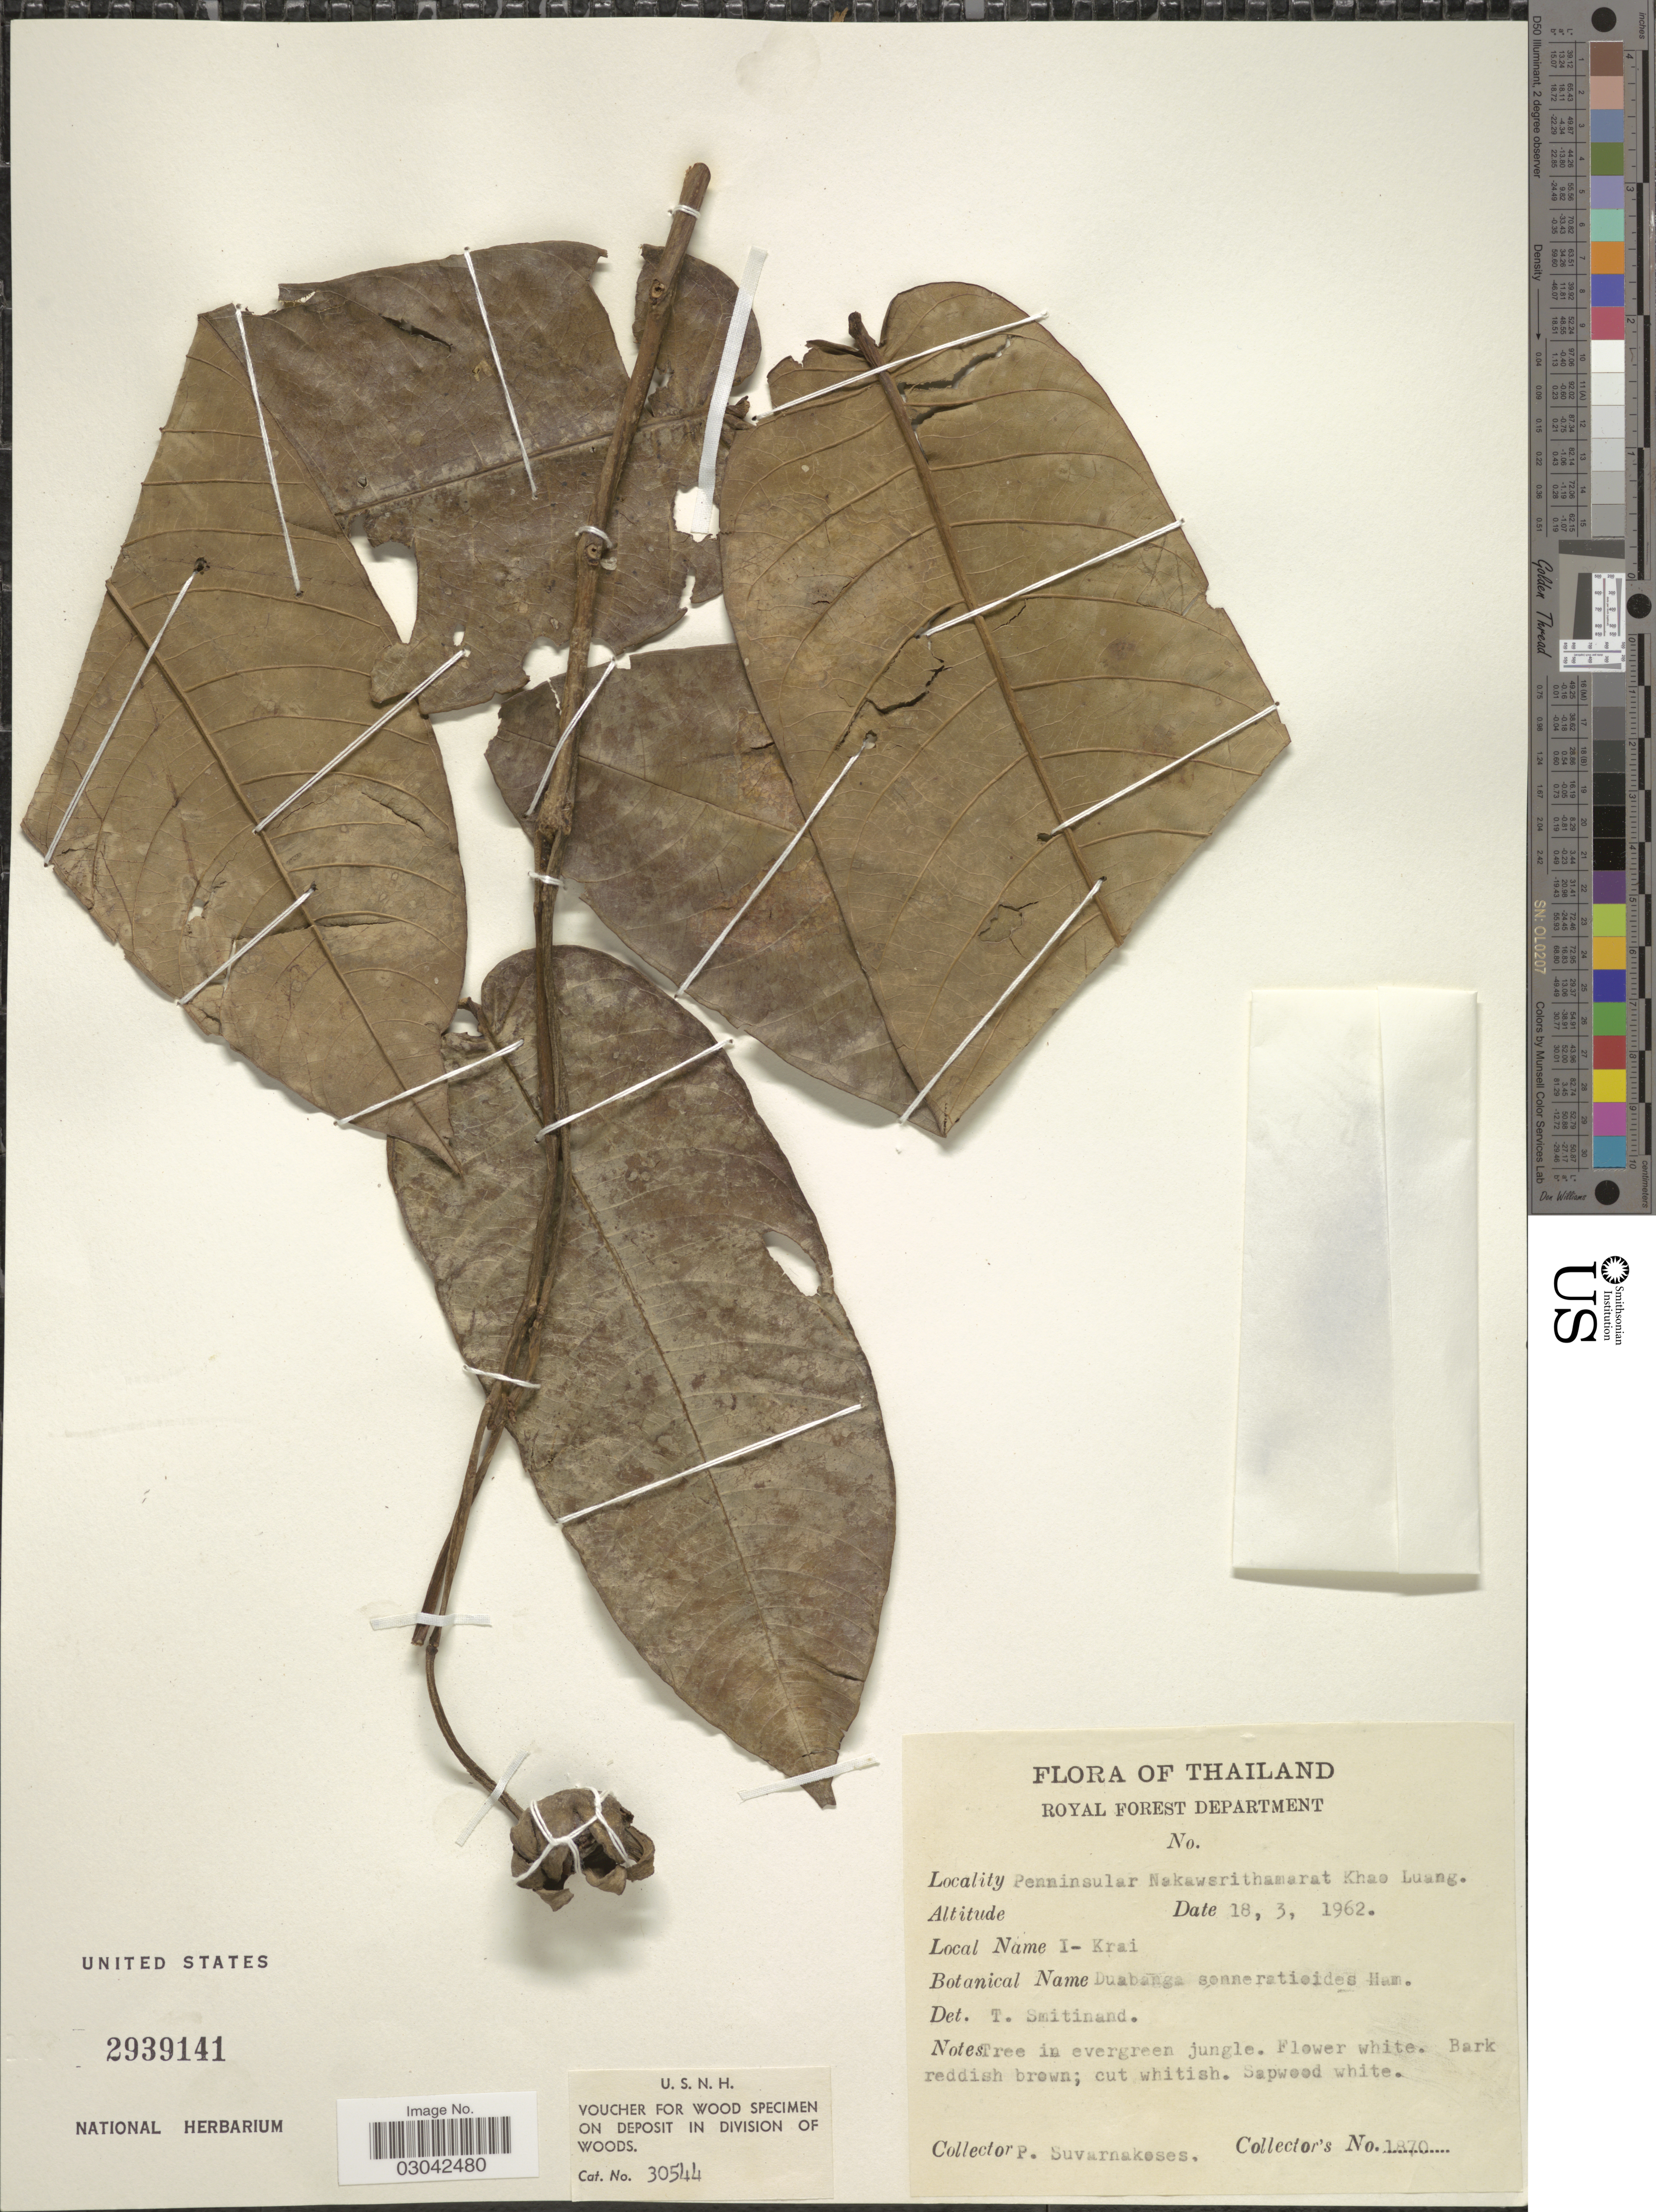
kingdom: Plantae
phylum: Tracheophyta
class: Magnoliopsida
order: Myrtales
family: Lythraceae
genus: Duabanga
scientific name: Duabanga grandiflora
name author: (Roxb. ex DC.) Walp.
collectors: P. Suvarnakoses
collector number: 1870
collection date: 1962-03-18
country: Thailand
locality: Penninsular Nakawsrithamarat Khao Luang.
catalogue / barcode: US 2939141